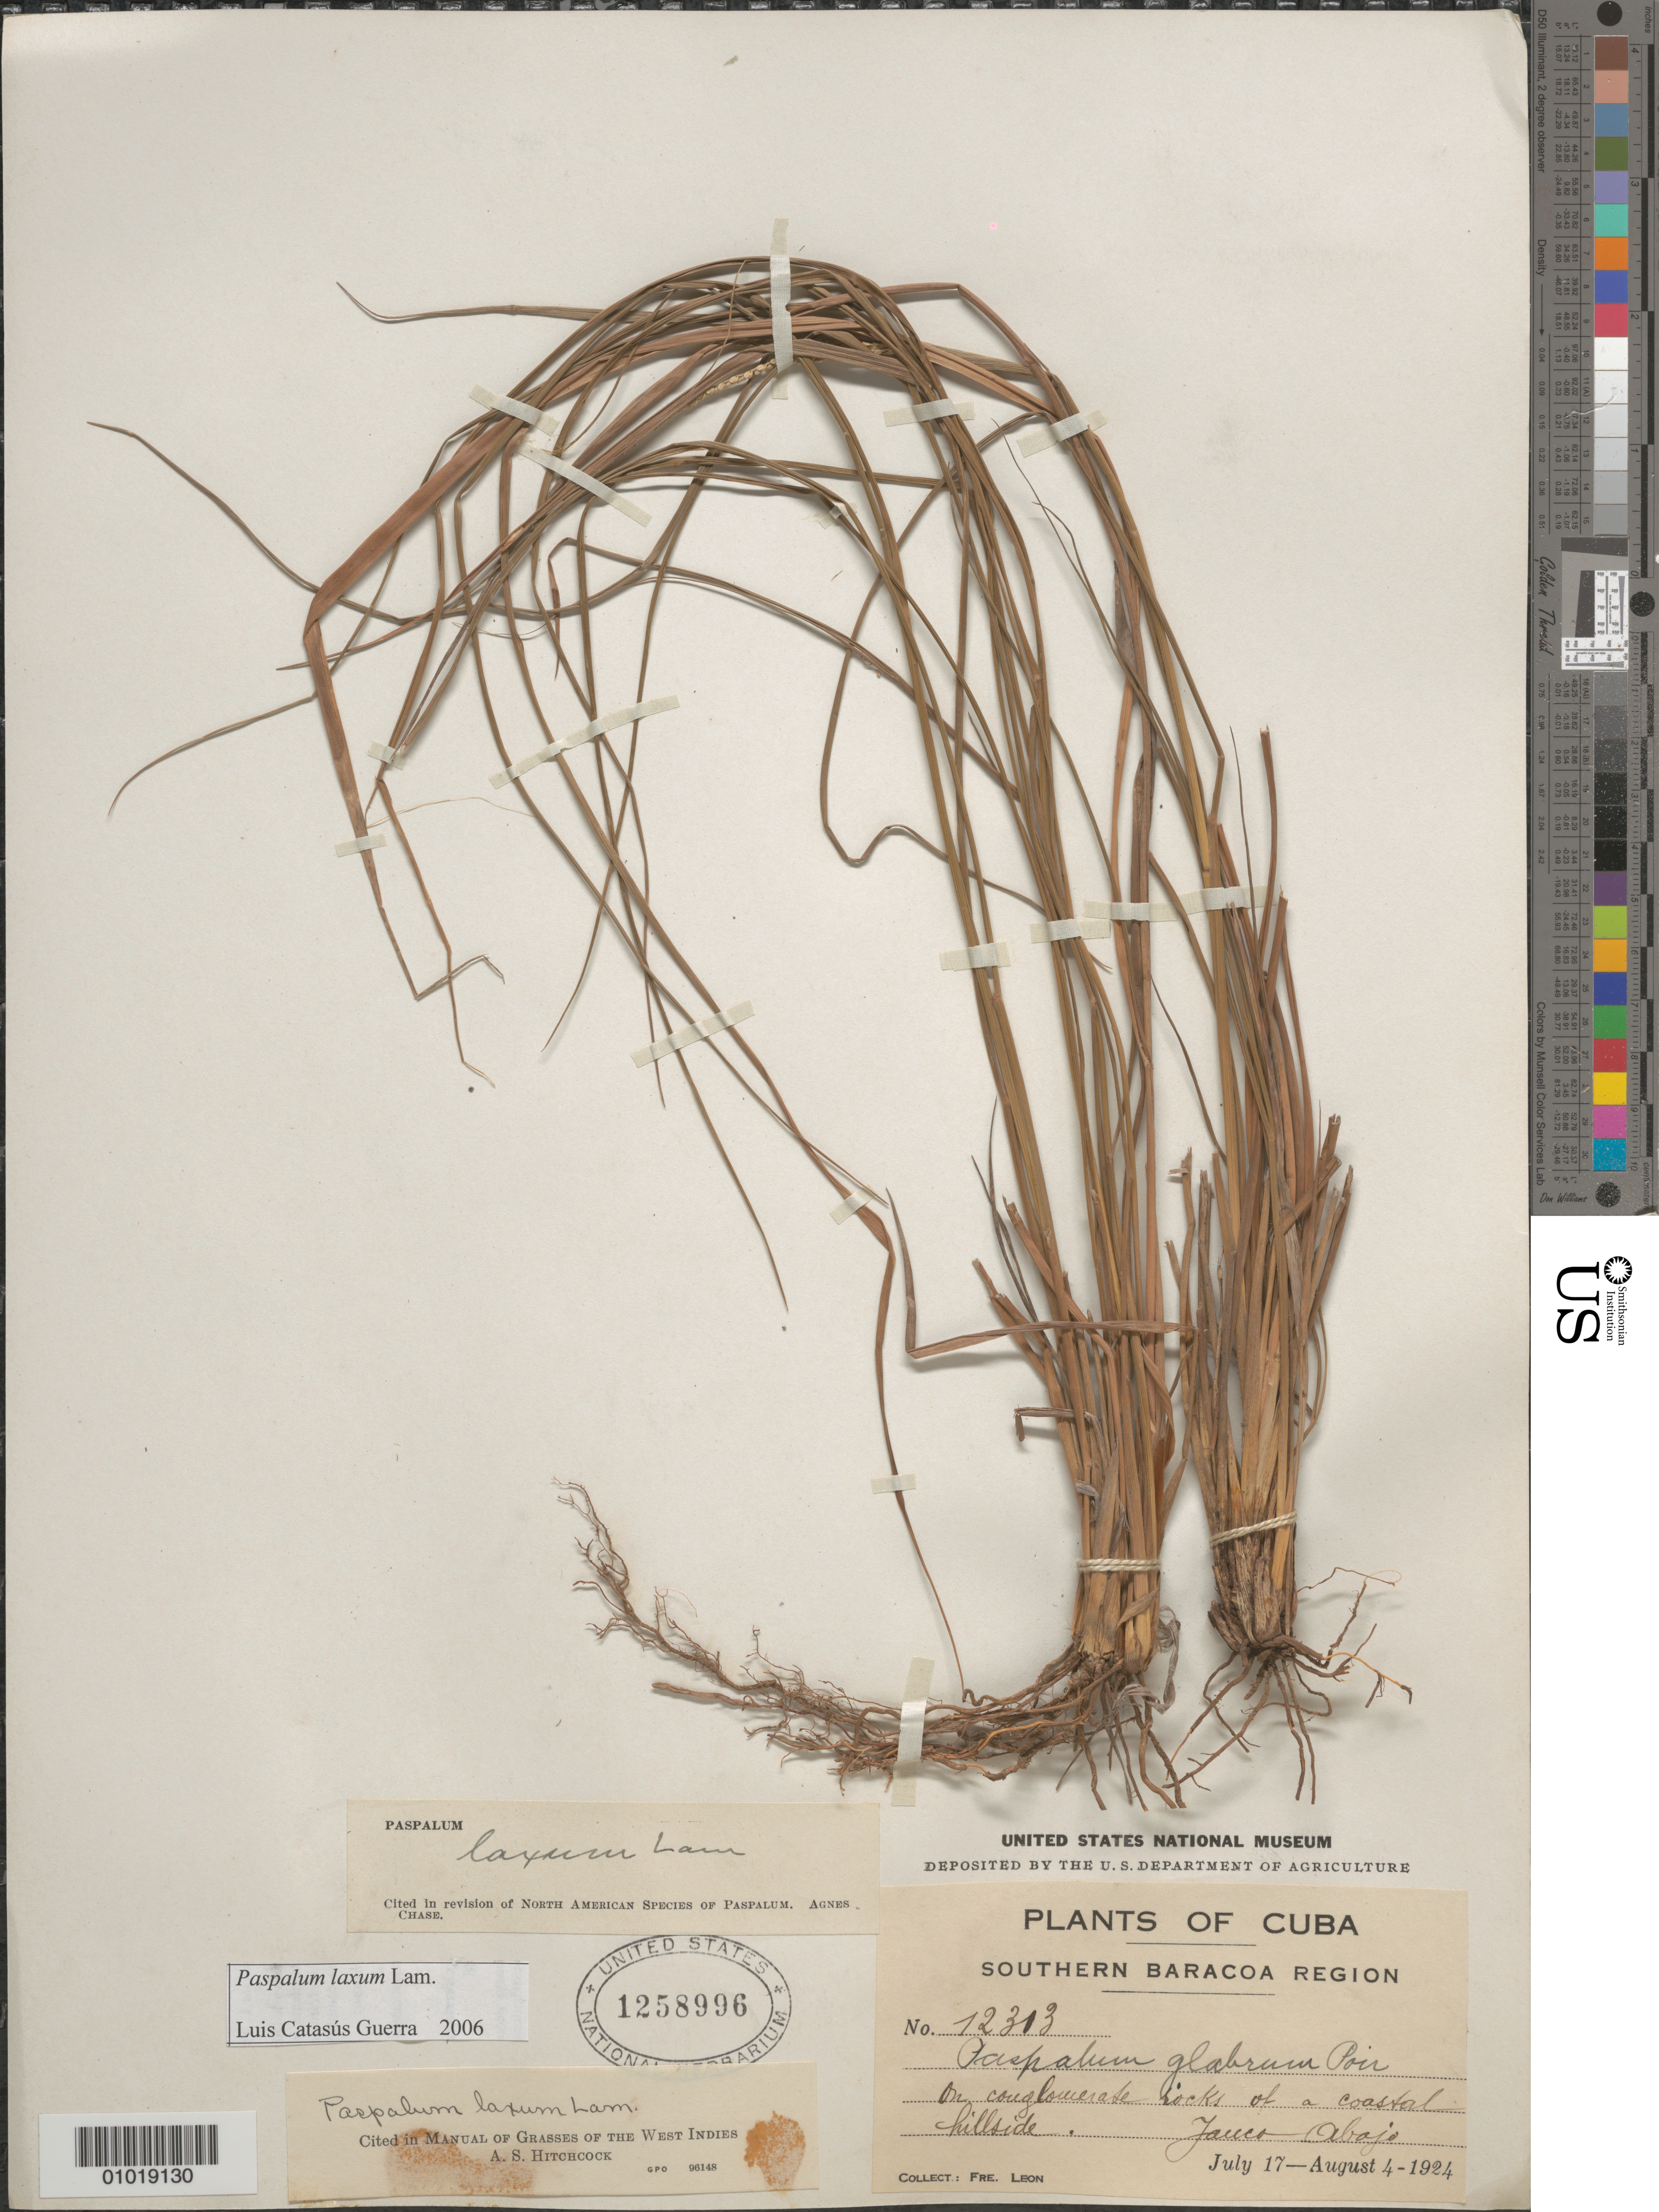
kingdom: Plantae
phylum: Tracheophyta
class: Liliopsida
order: Poales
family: Poaceae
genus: Paspalum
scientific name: Paspalum laxum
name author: Lam.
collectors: Bro. León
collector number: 12313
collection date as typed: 17 Jul 1924 to 04 Aug 1924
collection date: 1924-07-17/1924-08-04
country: Cuba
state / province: Guantánamo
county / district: Baracoa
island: Cuba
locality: Southern Baracoa region, Jauco-Obajo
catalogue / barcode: US 1258996